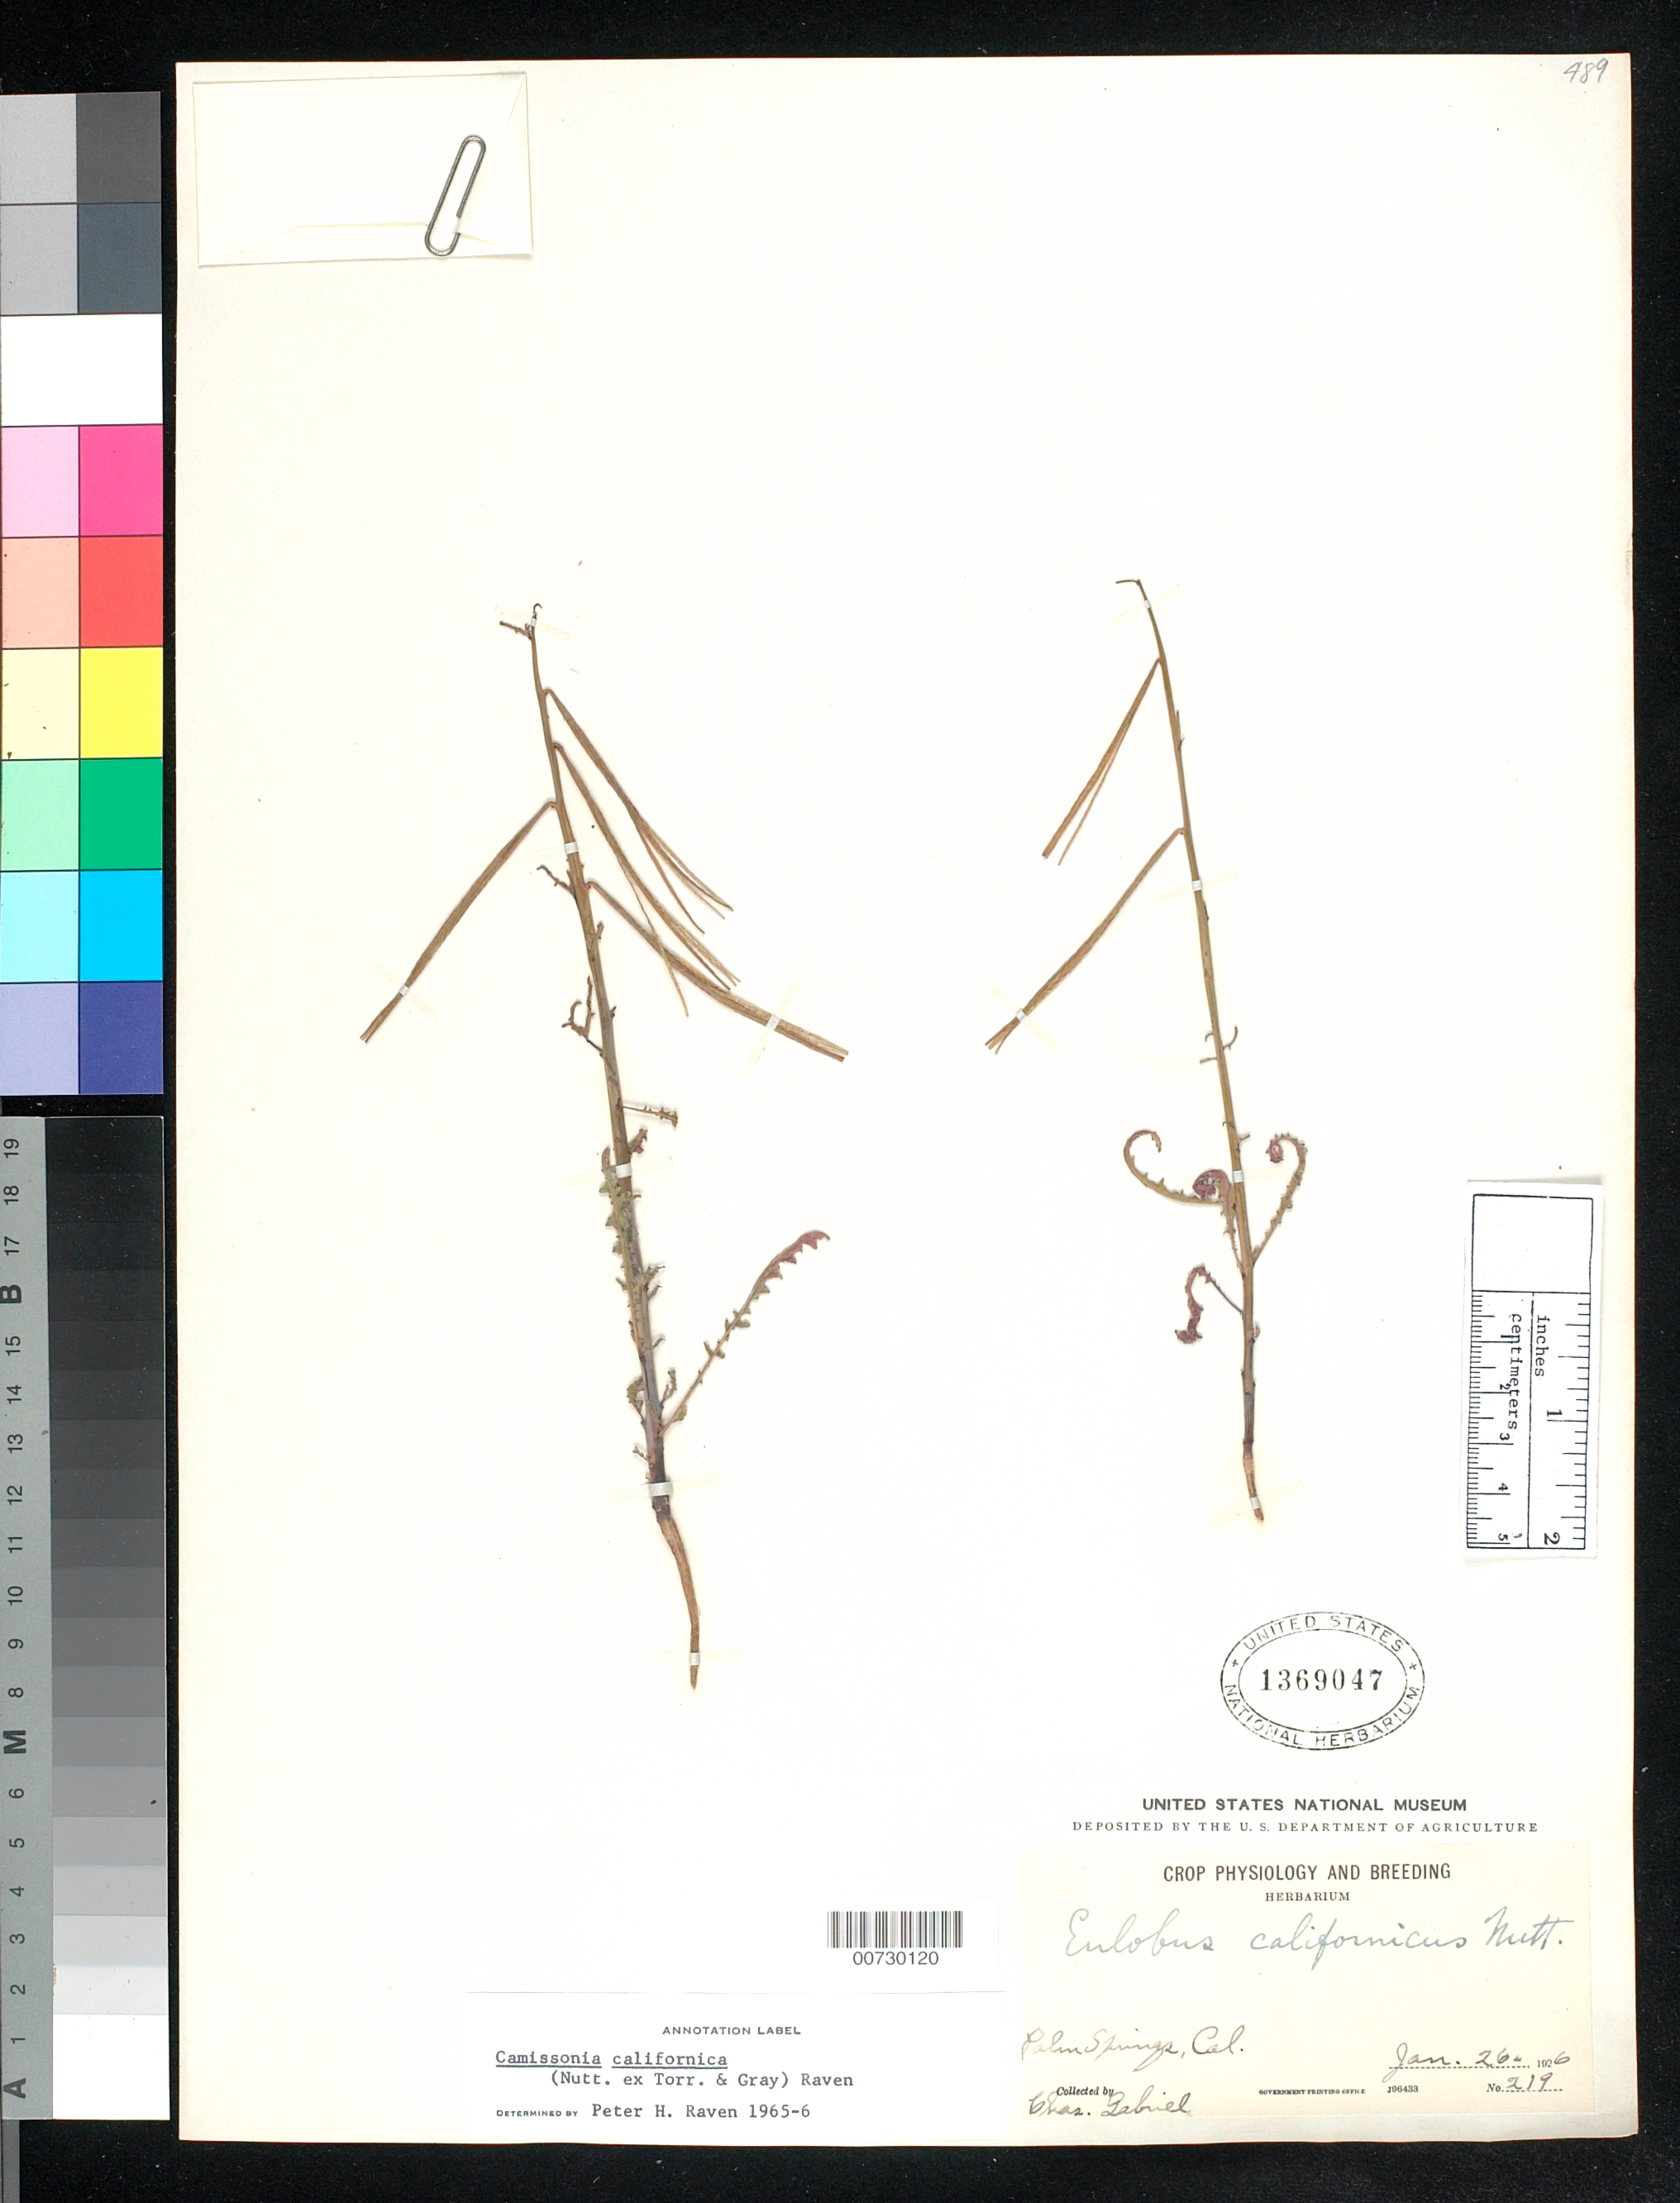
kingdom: Plantae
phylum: Tracheophyta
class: Magnoliopsida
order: Myrtales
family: Onagraceae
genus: Eulobus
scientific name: Eulobus californicus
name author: Nutt. ex Torr. & A. Gray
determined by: Wagner, W. L., (BOT), Smithsonian Institution - National Museum of Natural History (UNITED STATES)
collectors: C. Gabriel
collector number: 219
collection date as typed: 26 Jan 1926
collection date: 1926-01-26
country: United States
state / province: California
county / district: Riverside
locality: Palm Springs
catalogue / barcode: US 1369047